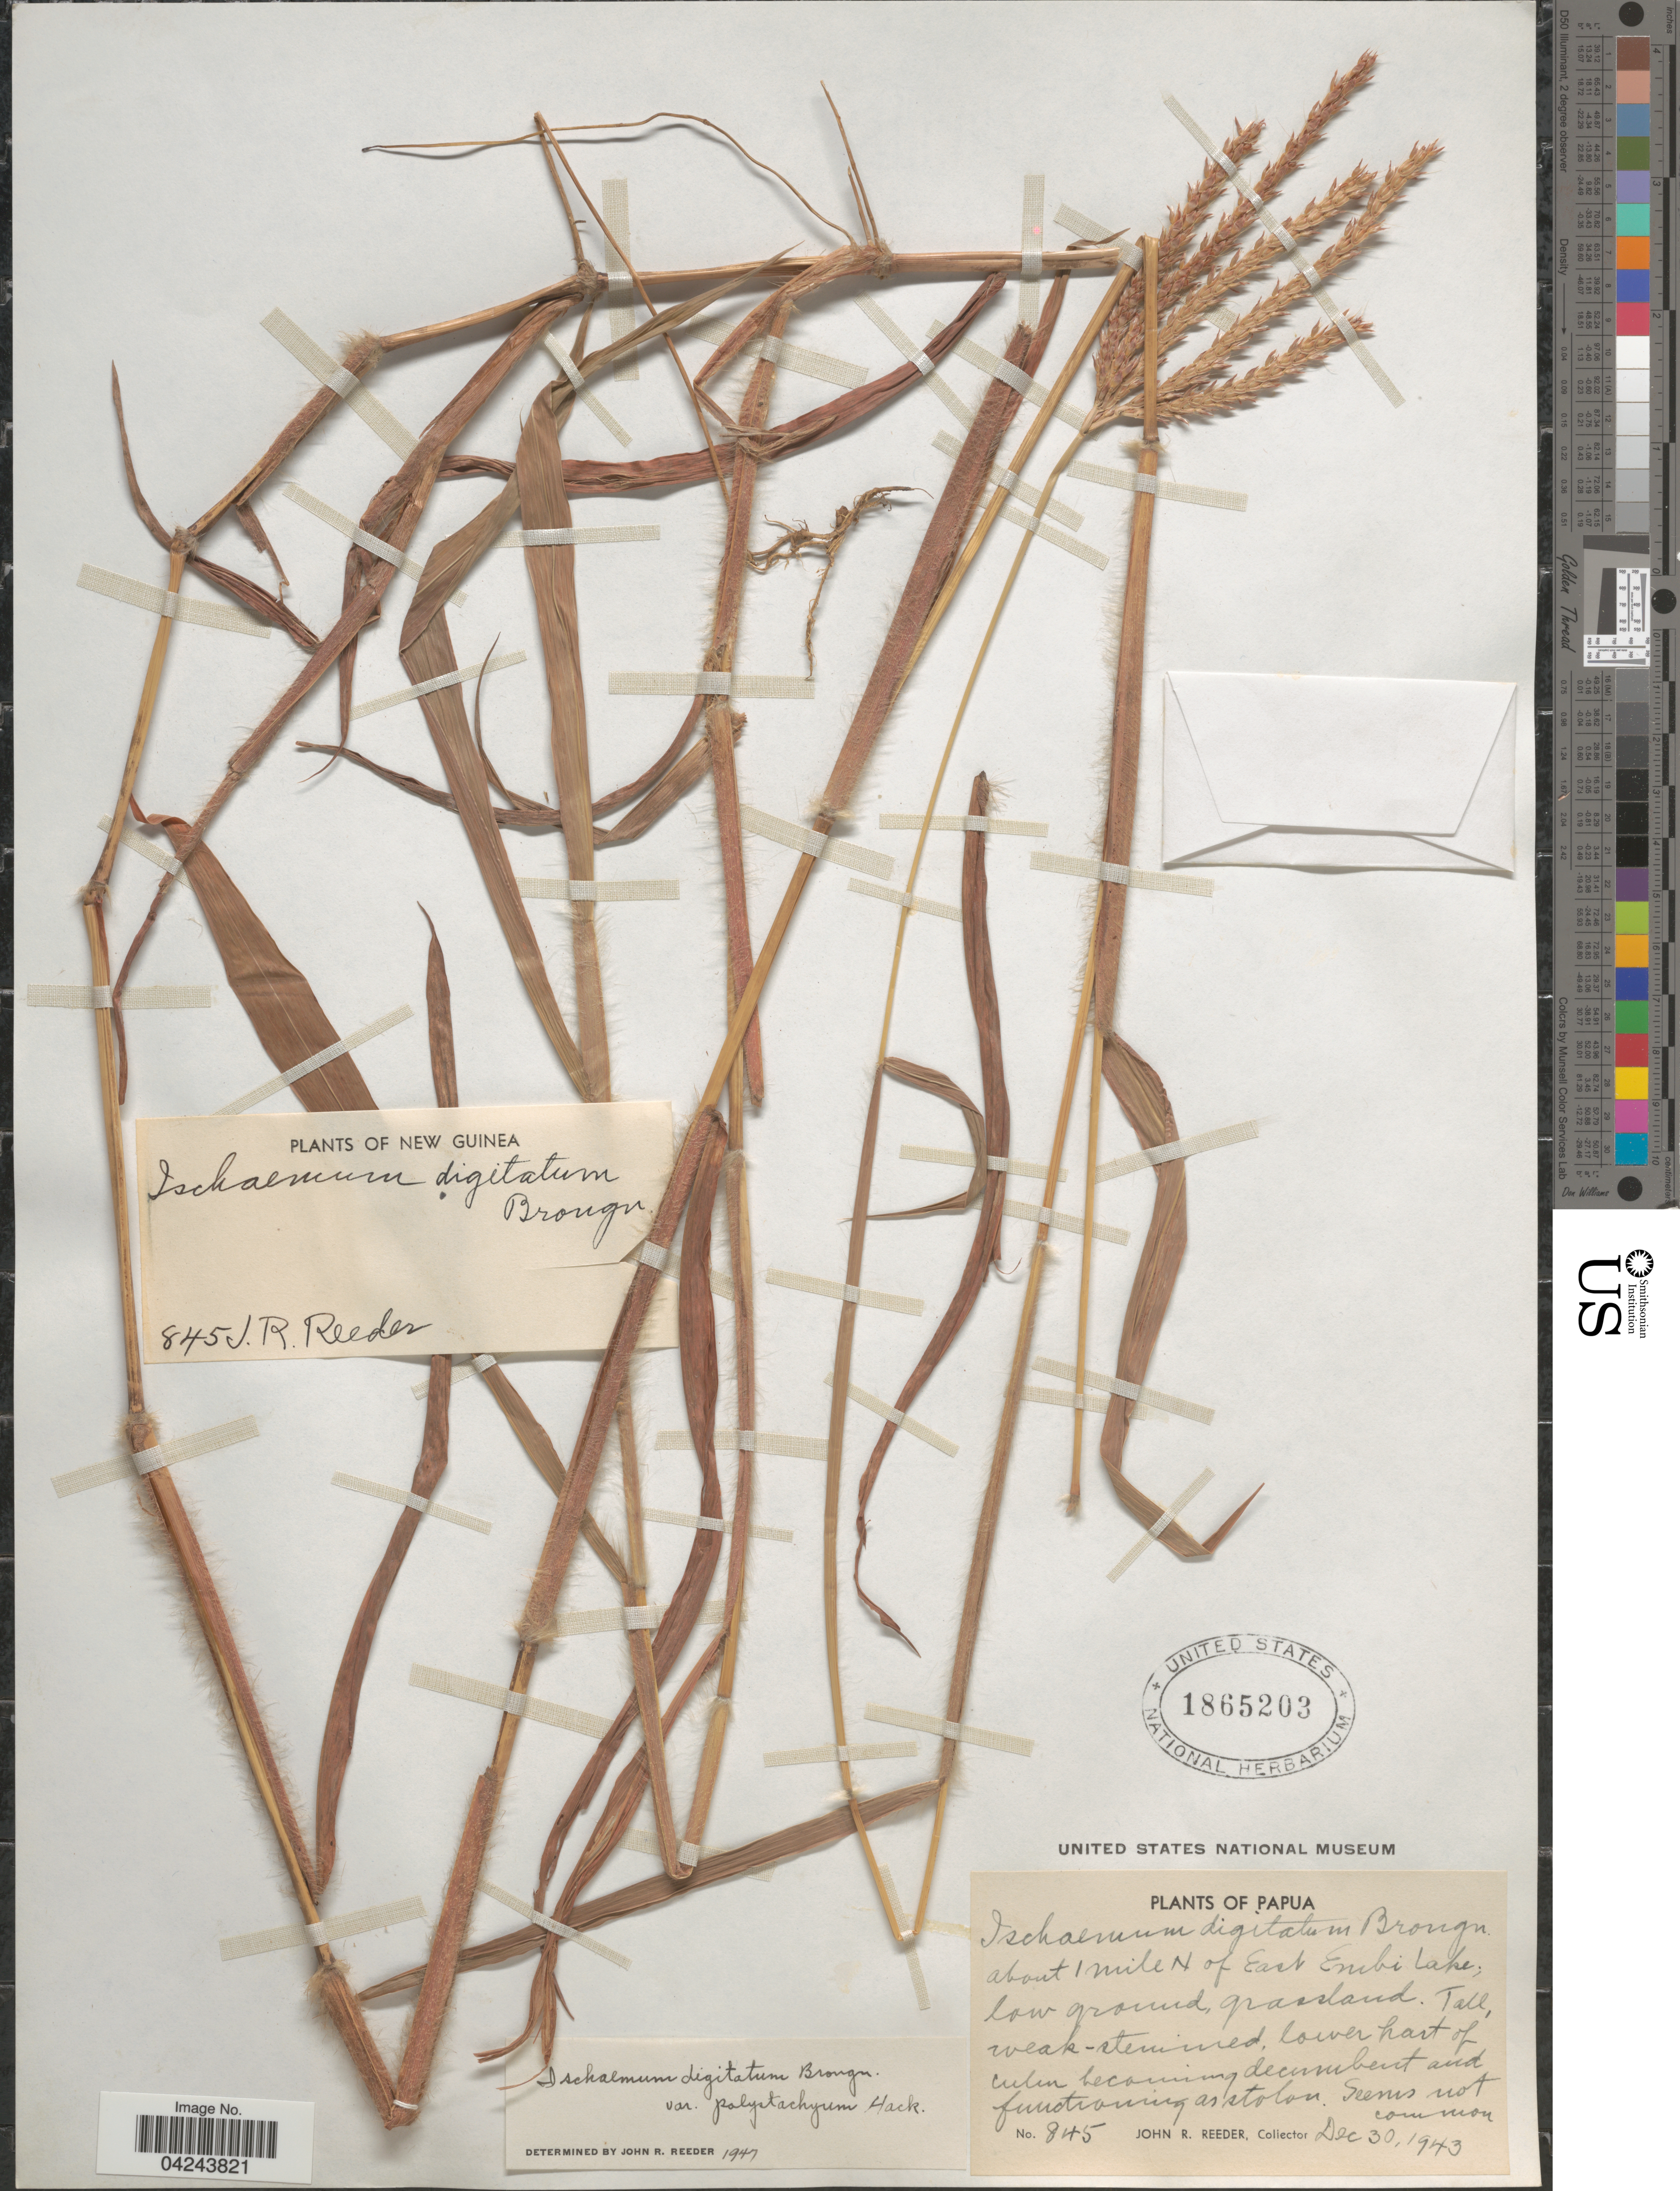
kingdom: Plantae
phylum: Tracheophyta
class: Liliopsida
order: Poales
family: Poaceae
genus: Ischaemum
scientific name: Ischaemum polystachyum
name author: J. Presl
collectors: J. R. Reeder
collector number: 845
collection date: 1943-12-30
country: Indonesia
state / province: Papua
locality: About 1 mile N of East Embi Lake.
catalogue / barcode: US 1865203